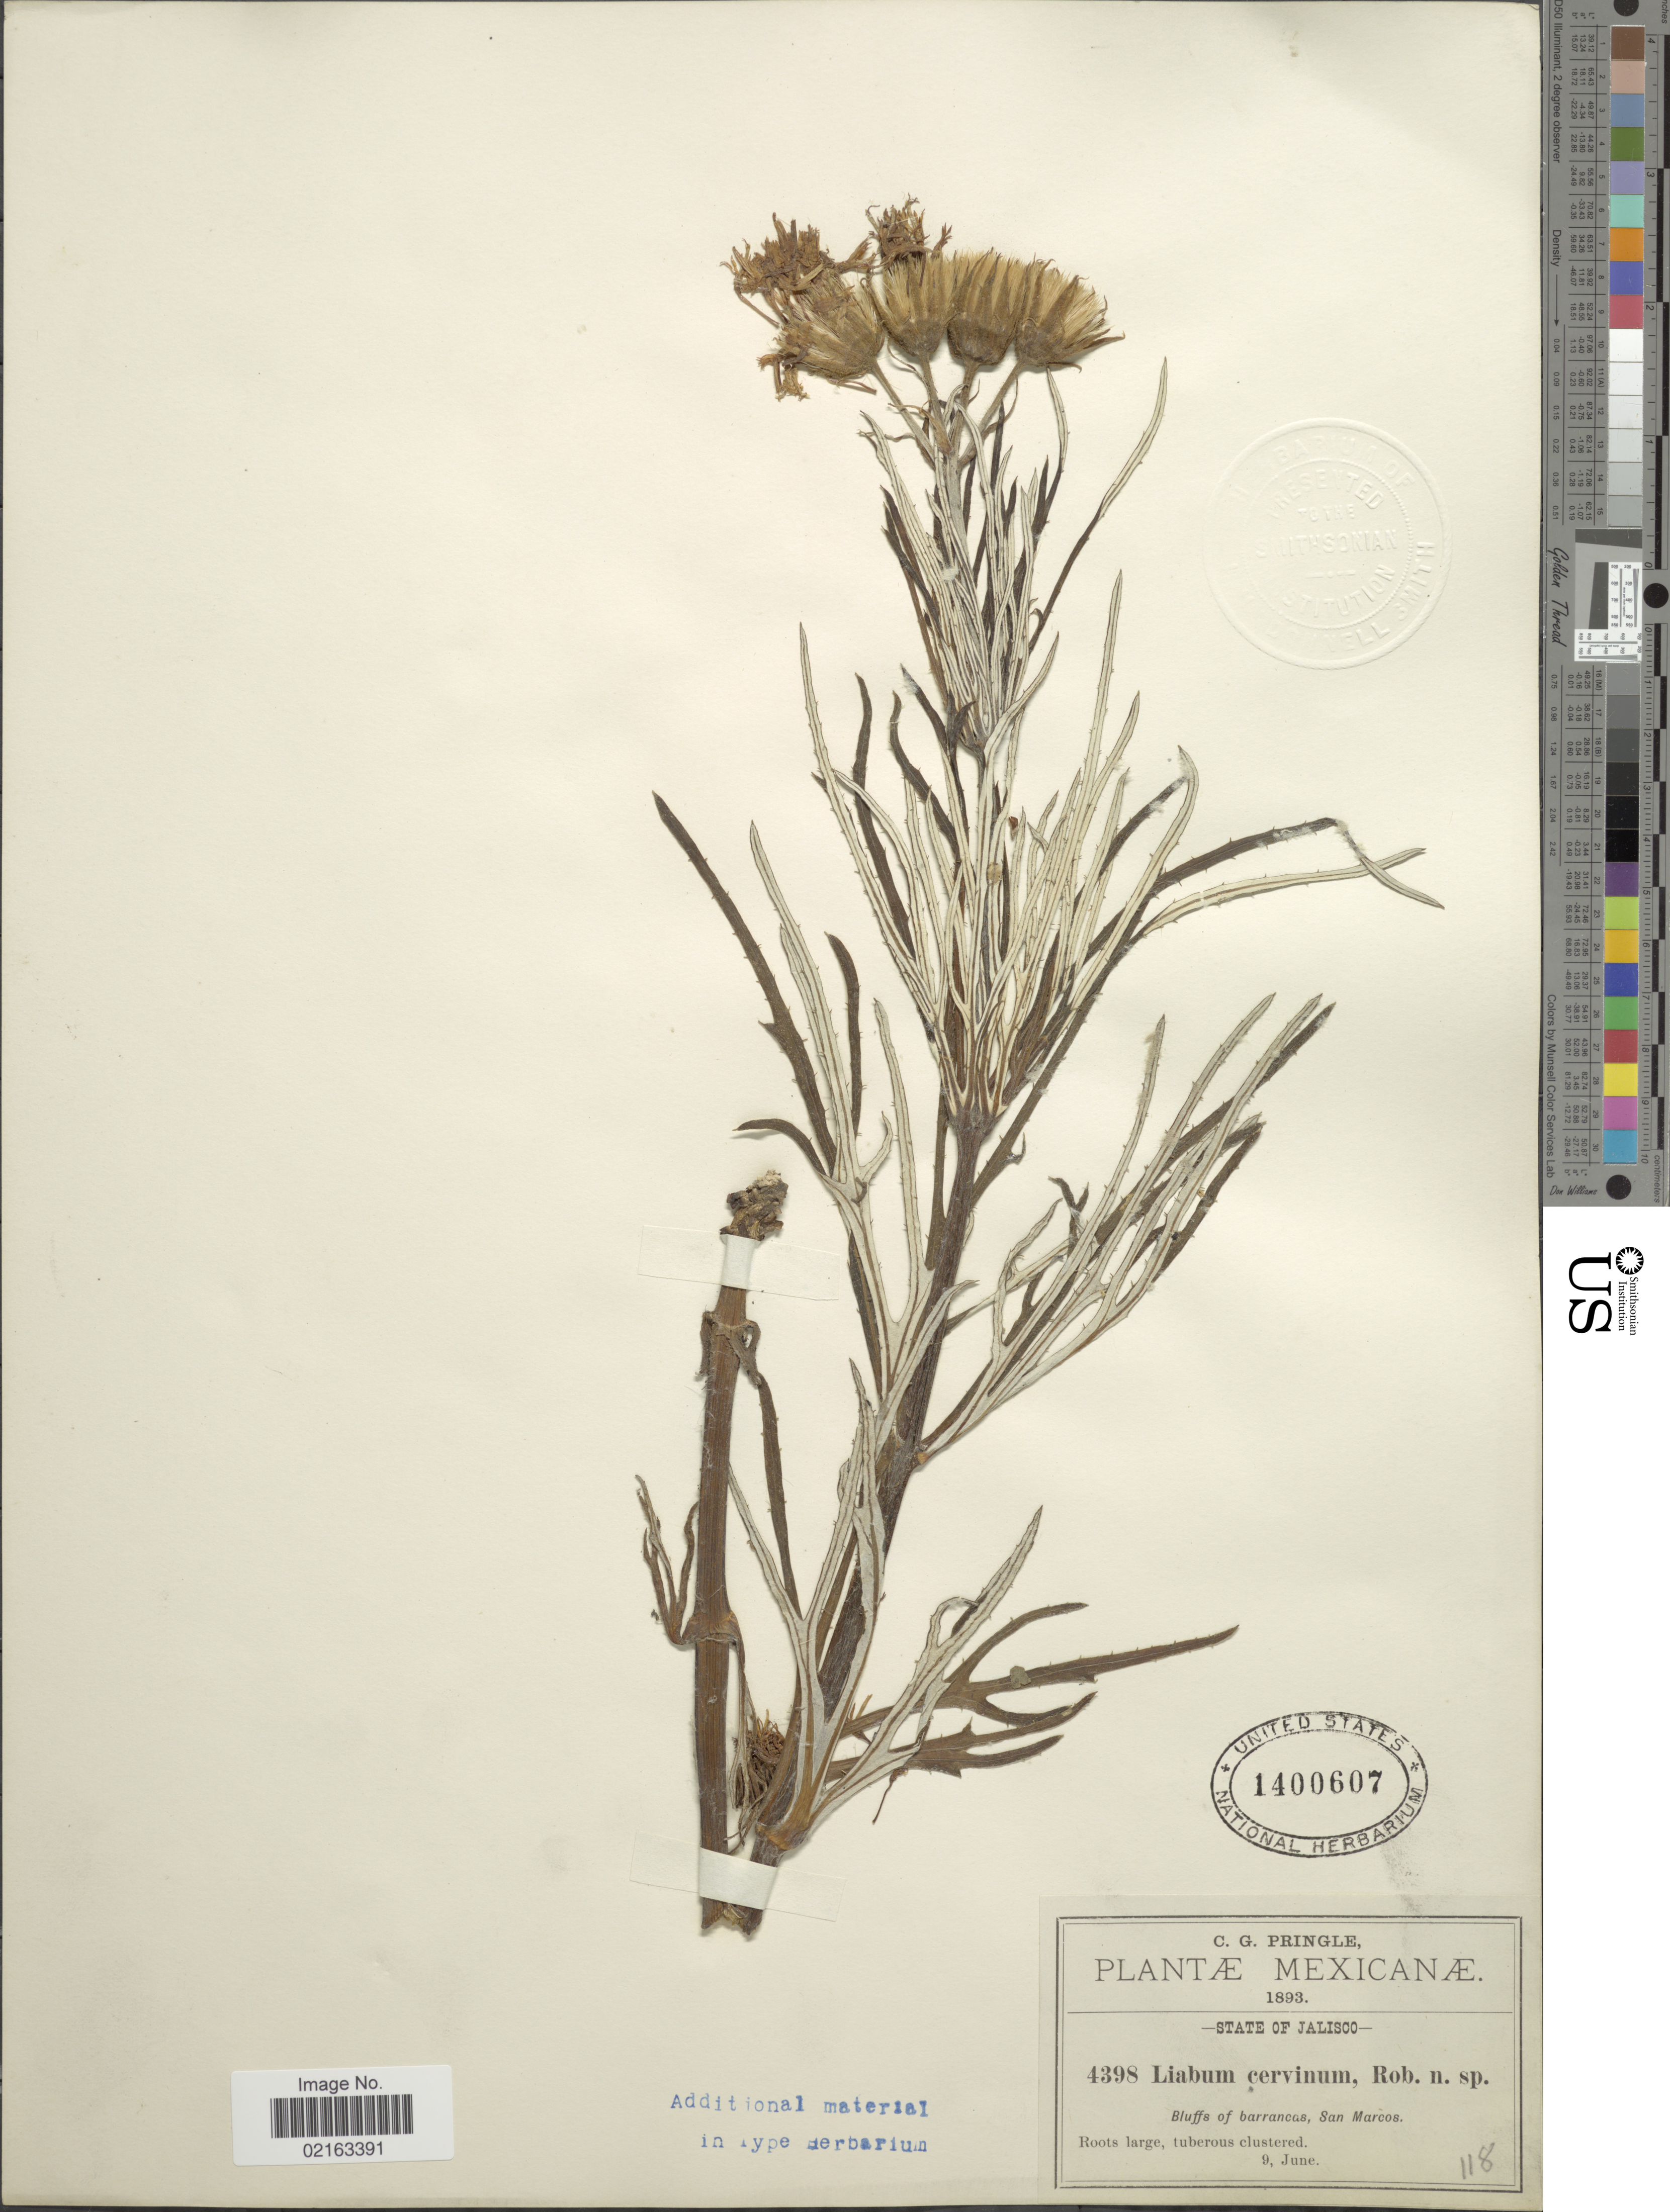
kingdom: Plantae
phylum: Tracheophyta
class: Magnoliopsida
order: Asterales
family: Asteraceae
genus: Sinclairia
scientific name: Sinclairia cervina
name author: (B.L. Rob.) B.L. Turner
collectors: C. G. Pringle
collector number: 4398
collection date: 1893-06-09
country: Mexico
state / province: Jalisco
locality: State of Jalisco. Bluffs of barrancas, San Marcos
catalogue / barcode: US 1400607